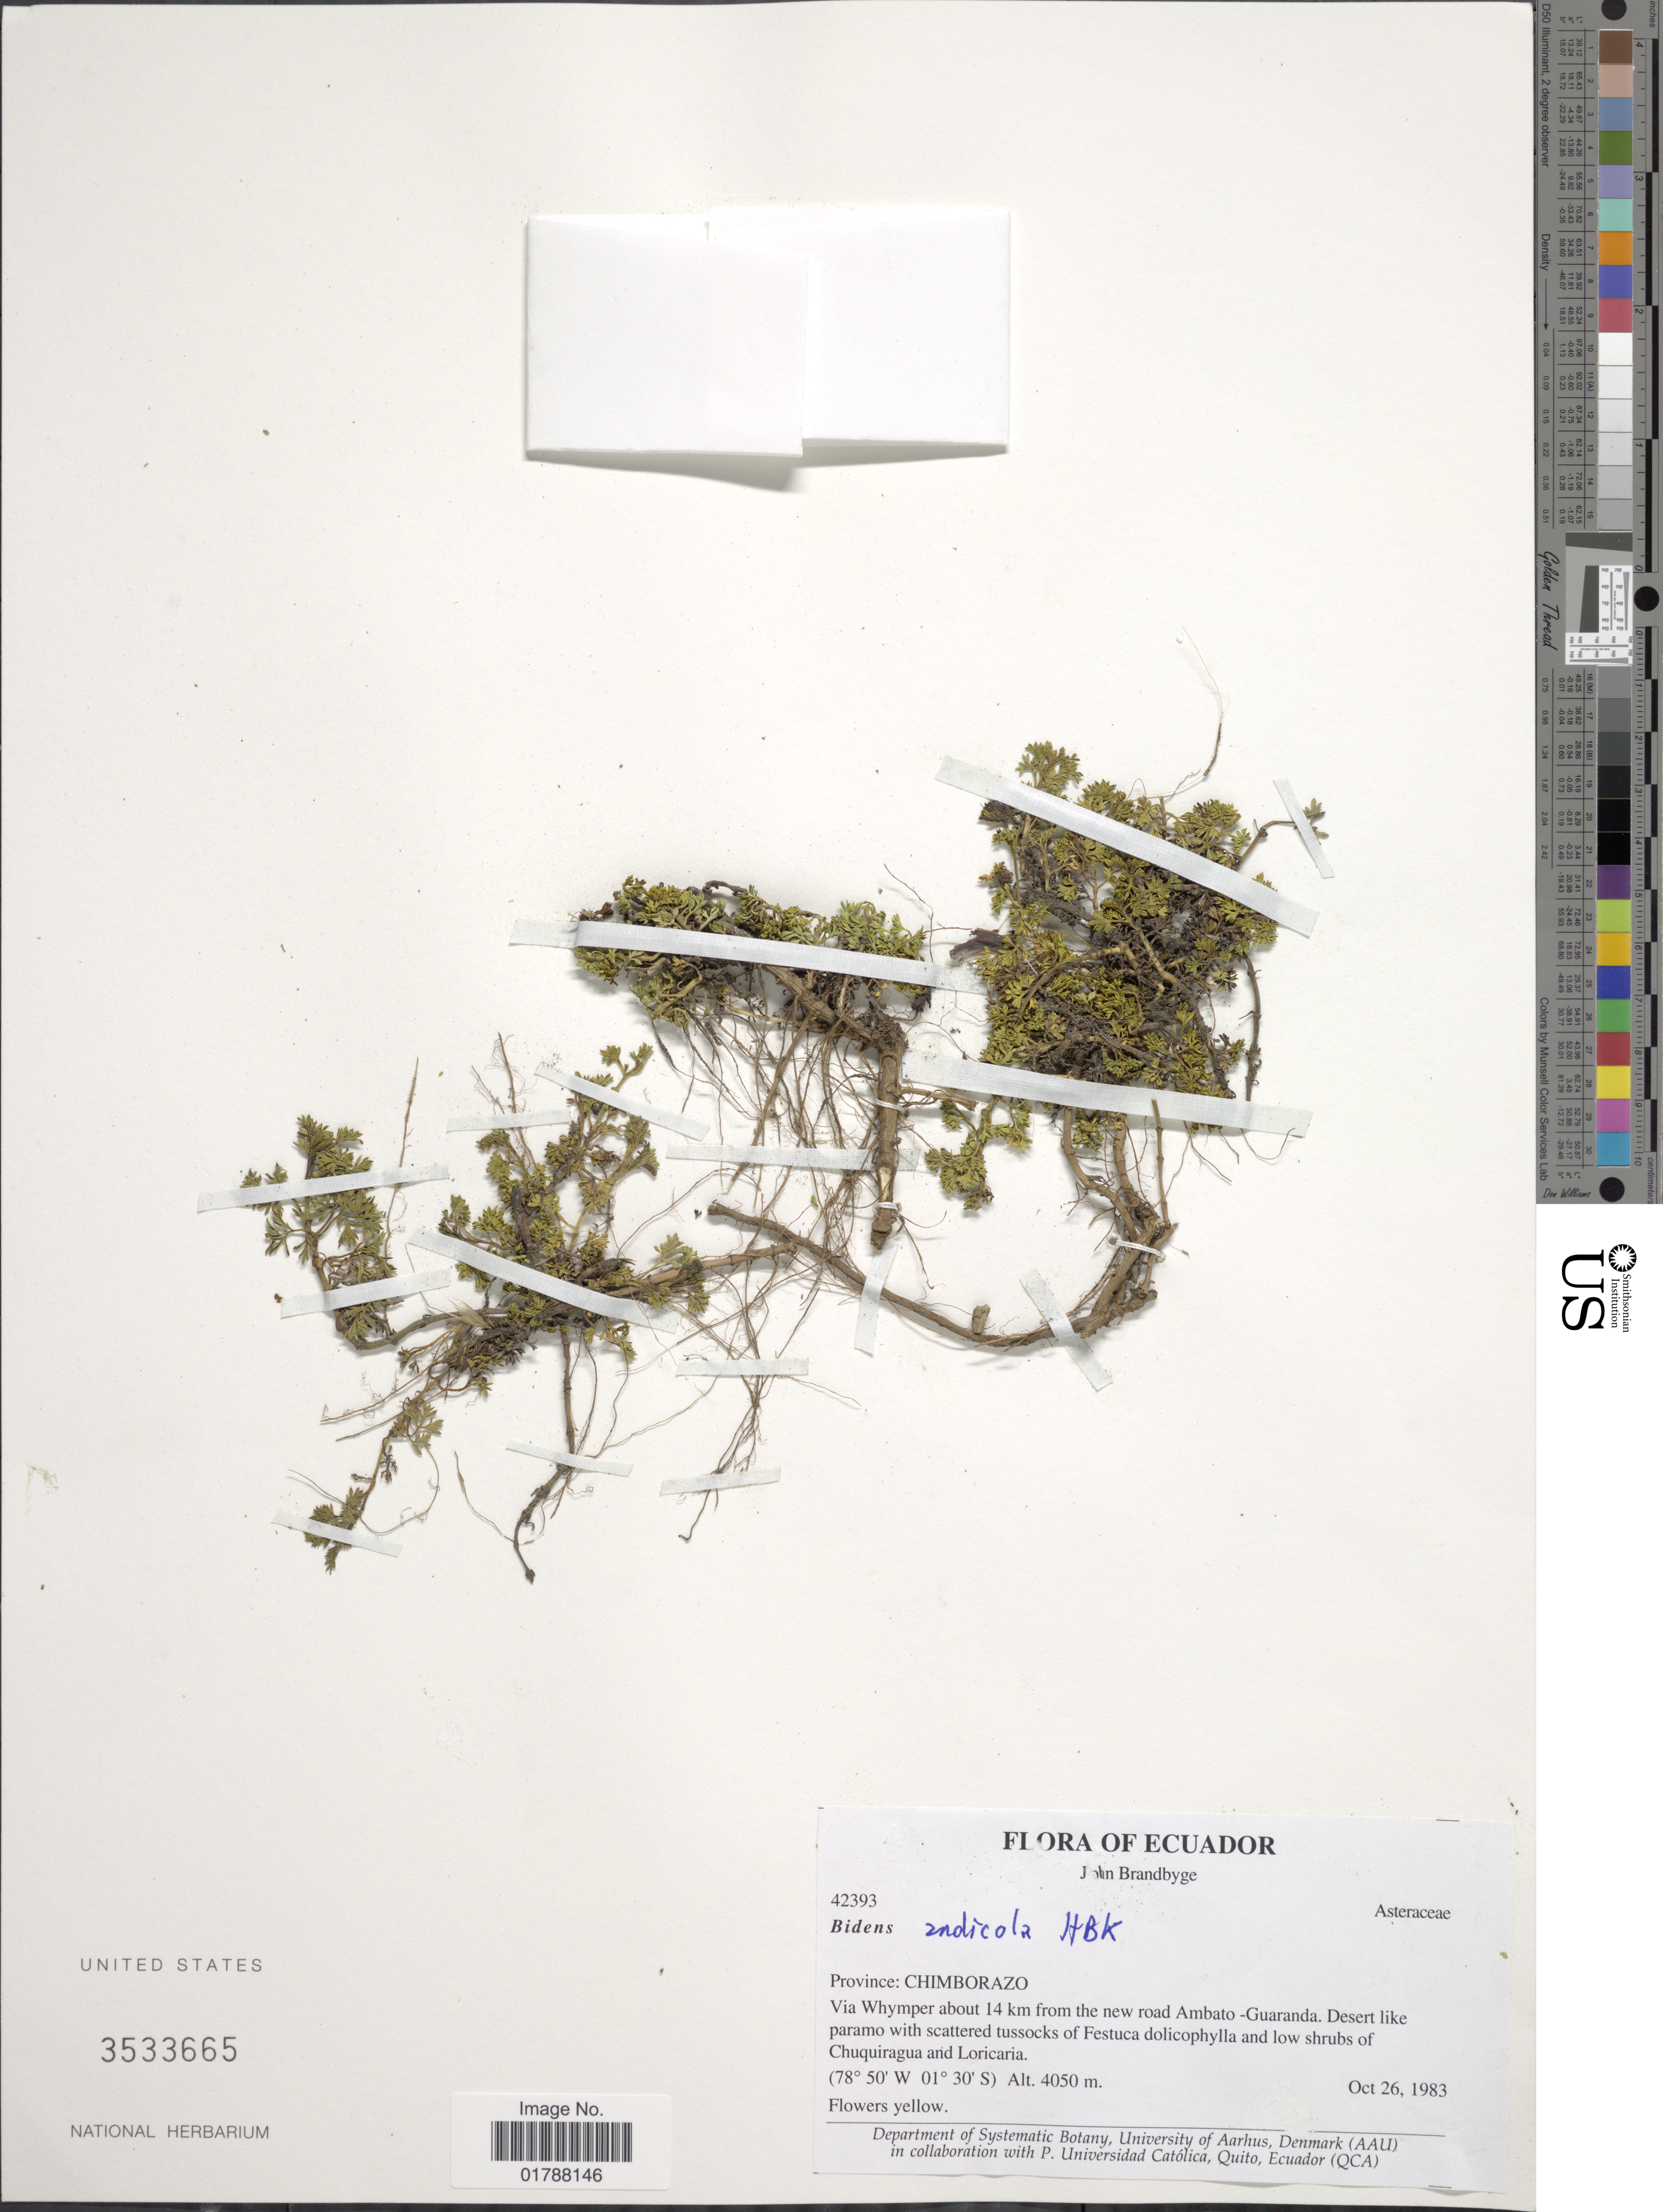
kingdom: Plantae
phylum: Tracheophyta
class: Magnoliopsida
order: Asterales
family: Asteraceae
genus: Bidens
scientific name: Bidens andicola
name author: Kunth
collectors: J. Brandbyge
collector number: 42393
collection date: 1983-10-26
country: Ecuador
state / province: Chimborazo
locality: Province: Chimborazo, Via Whymper about 14 km from the new road Ambato-Guaranda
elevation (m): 4050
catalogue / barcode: US 3533665